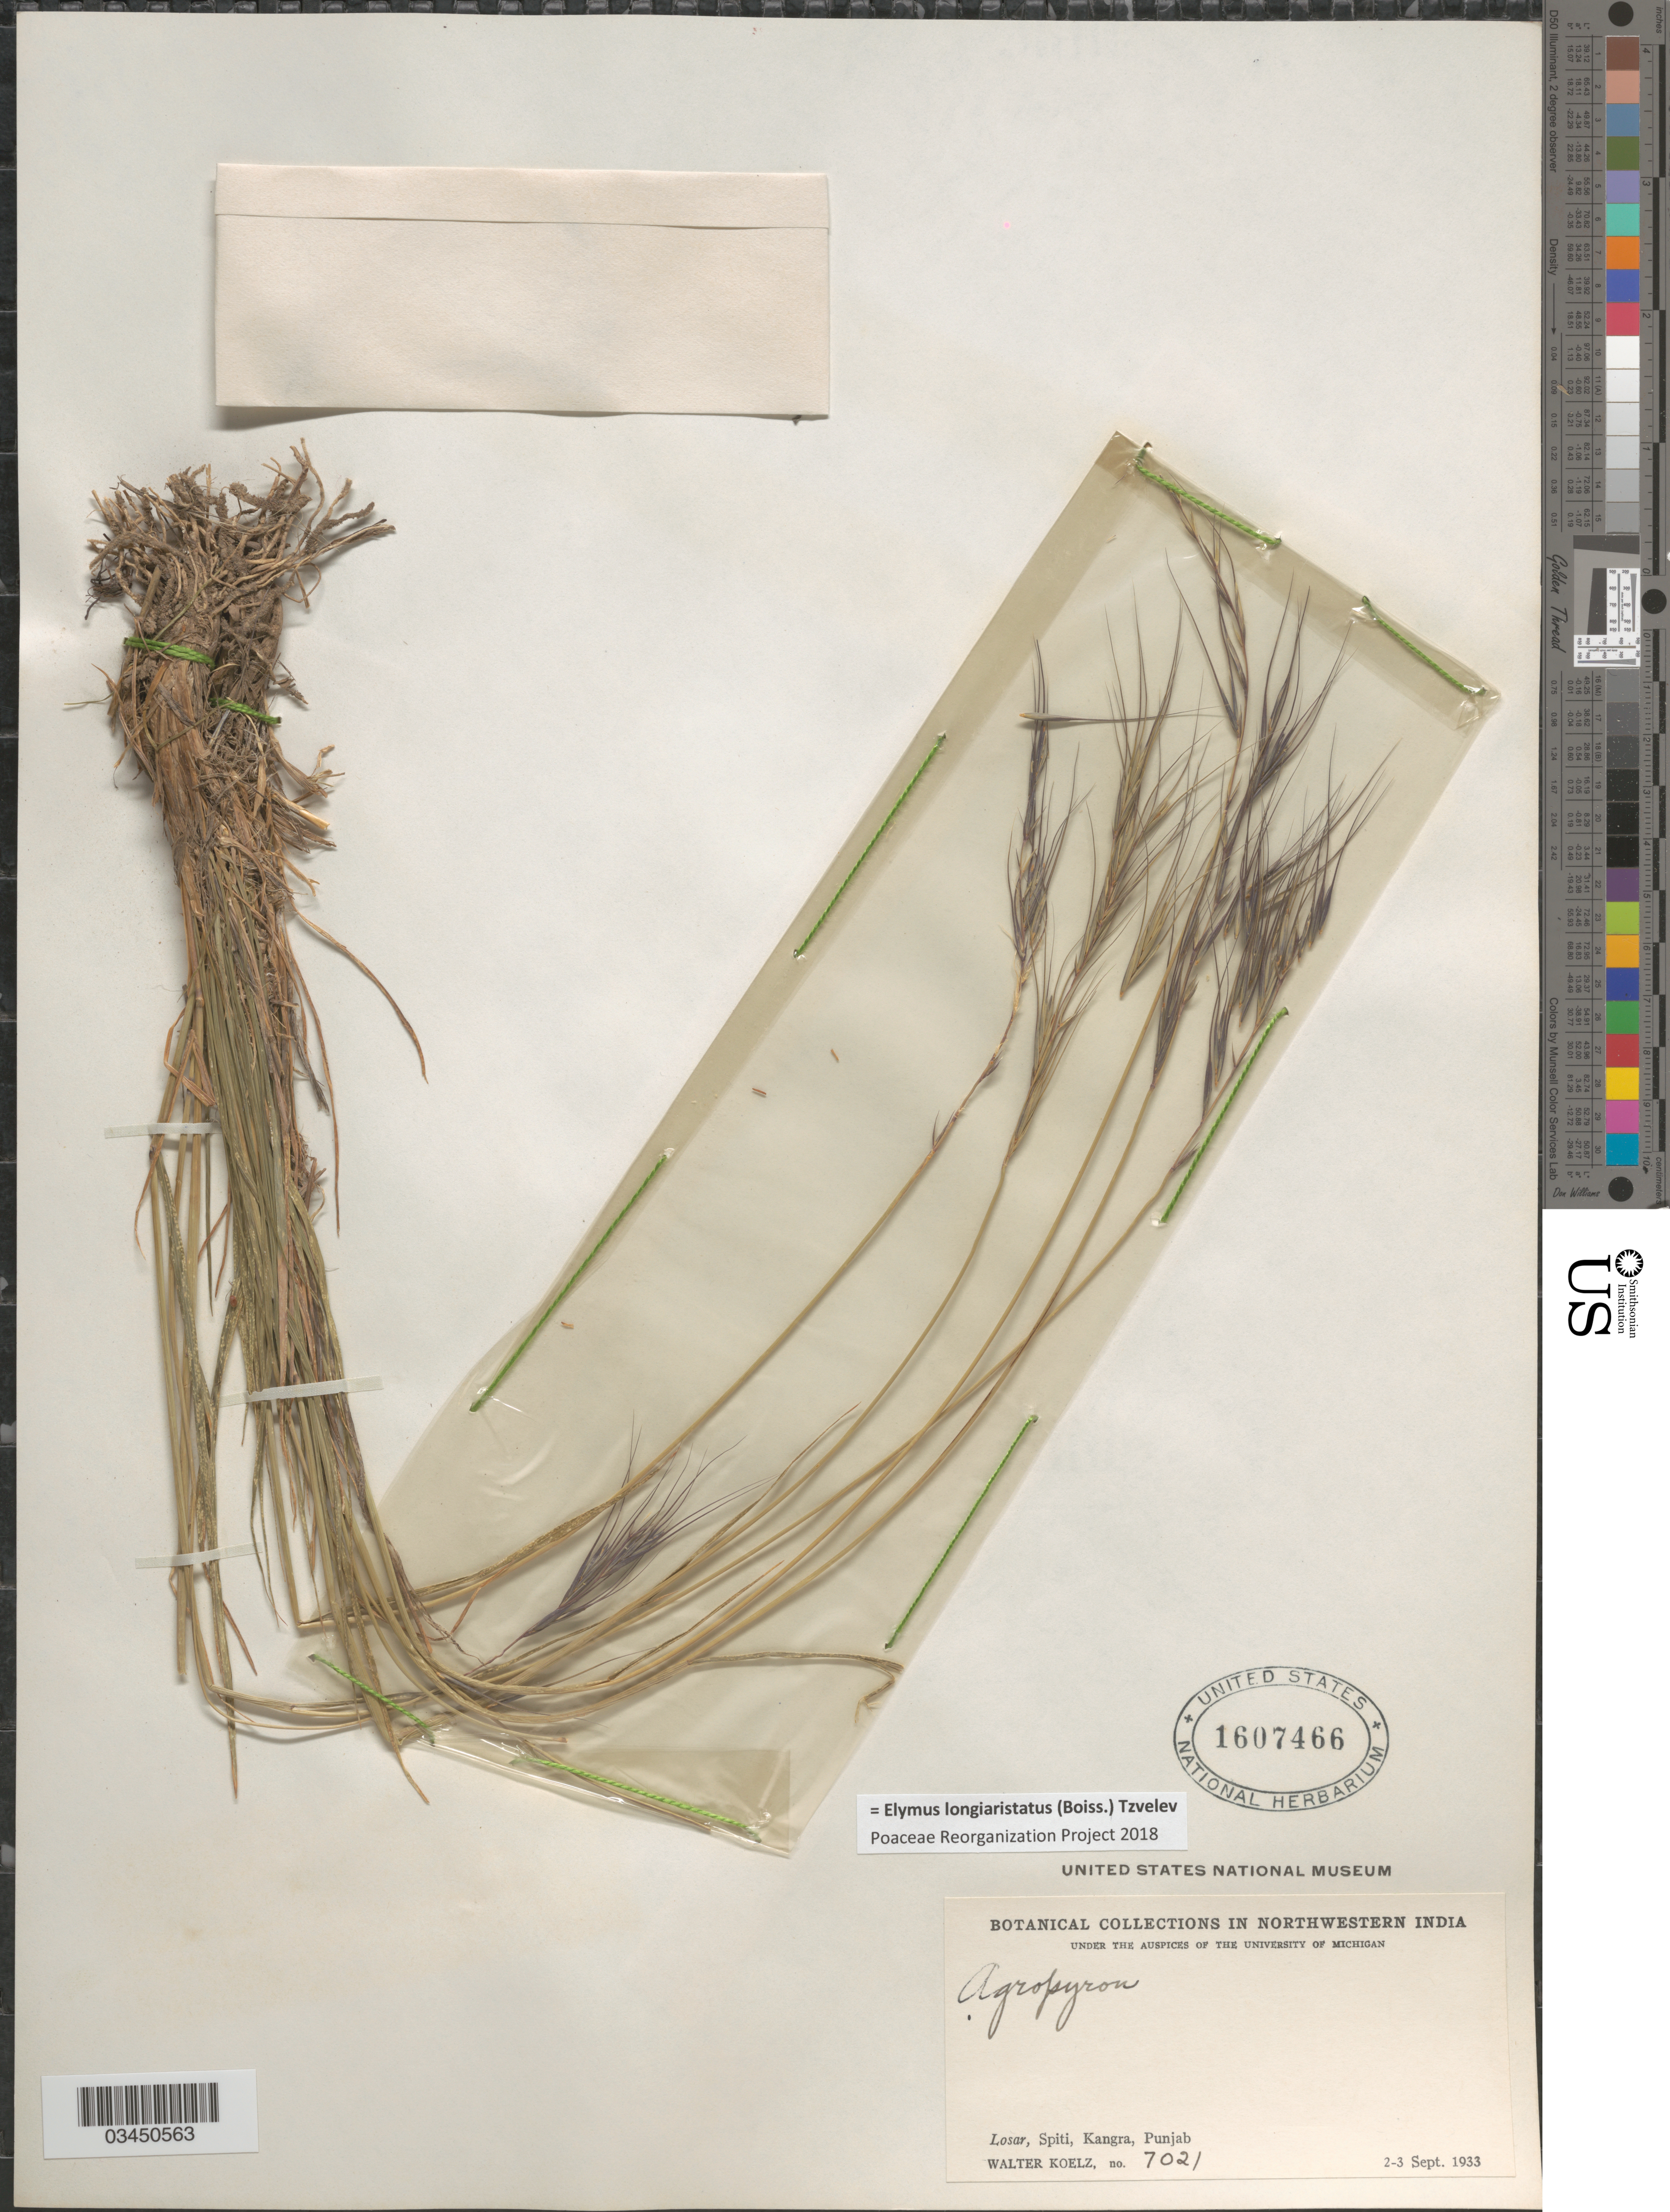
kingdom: Plantae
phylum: Tracheophyta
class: Liliopsida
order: Poales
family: Poaceae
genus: Elymus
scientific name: Elymus longiaristatus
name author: (Boiss.) Tzvelev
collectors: W. N. Koelz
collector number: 7021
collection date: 1933-09-02/1933-09-03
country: India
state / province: Punjab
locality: Northwestern India. Losar, Spiti, Kangra.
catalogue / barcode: US 1607466